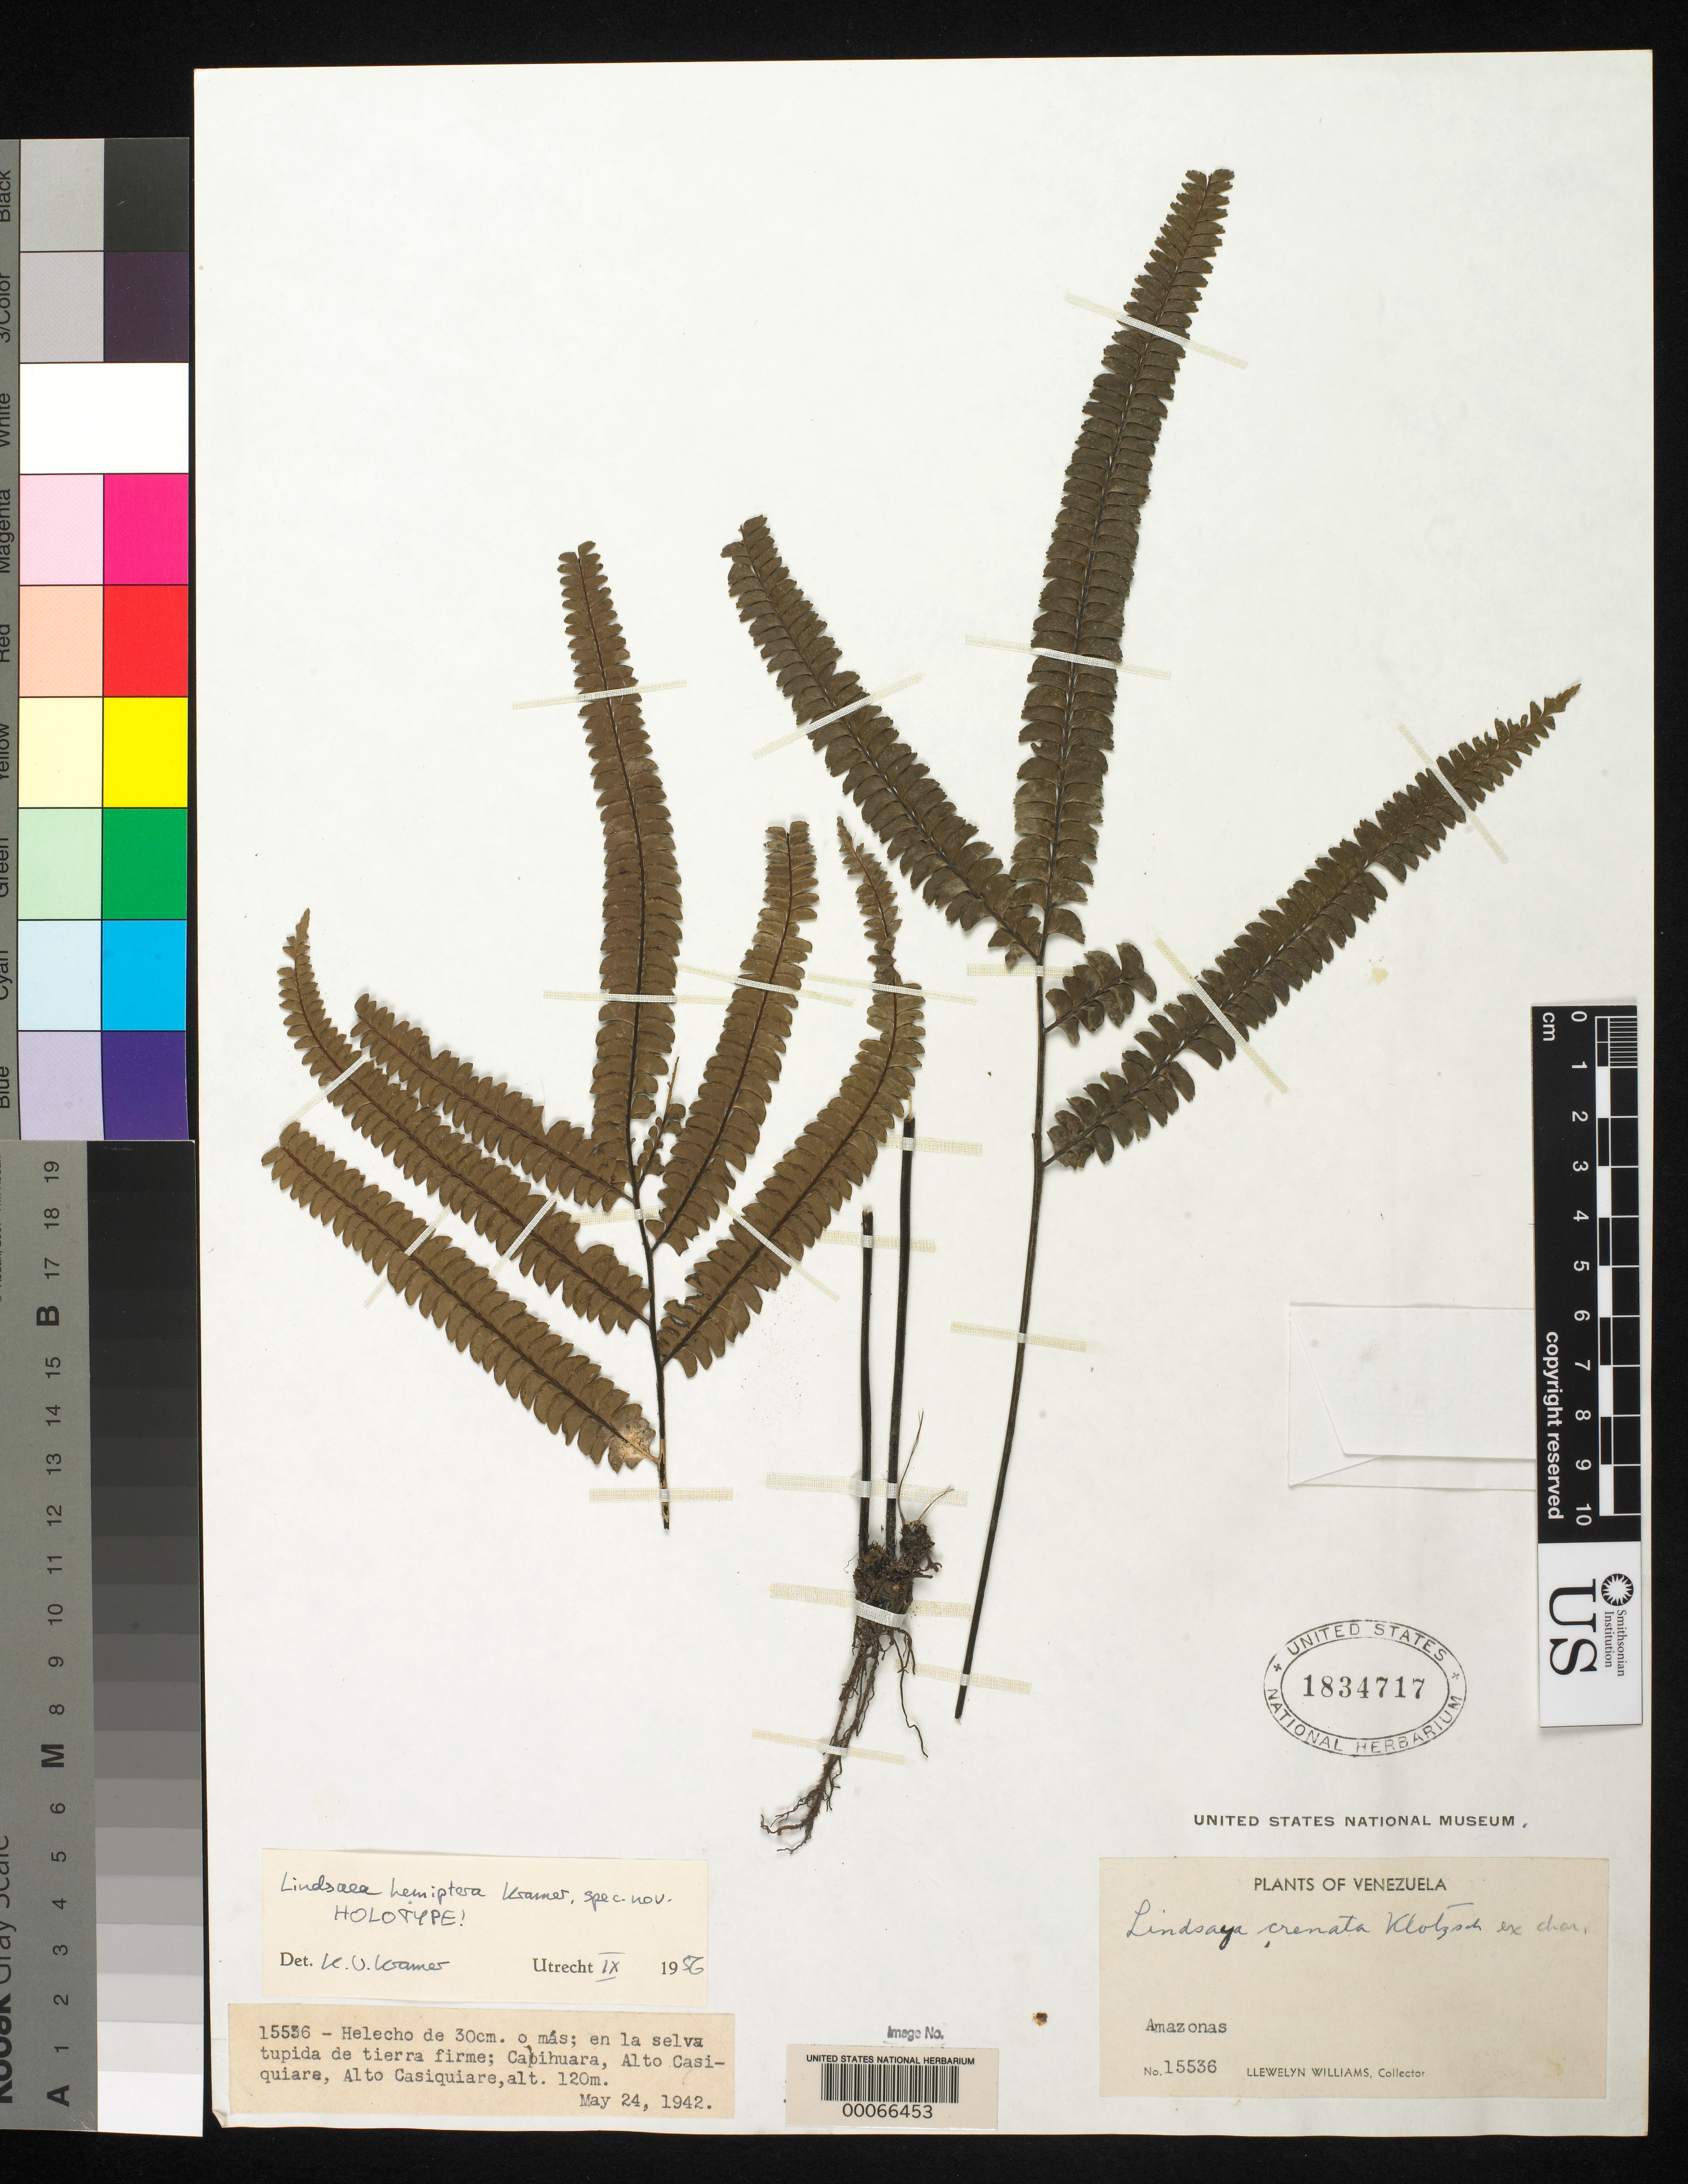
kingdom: Plantae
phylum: Tracheophyta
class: Polypodiopsida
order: Polypodiales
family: Lindsaeaceae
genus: Lindsaea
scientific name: Lindsaea hemiptera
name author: K.U. Kramer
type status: Holotype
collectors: Ll. Williams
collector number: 15536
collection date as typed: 24 May 1942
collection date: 1942-05-24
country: Venezuela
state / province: Amazonas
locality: Capihuara, Alto Casiquiare.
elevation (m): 120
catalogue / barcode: US 1834717